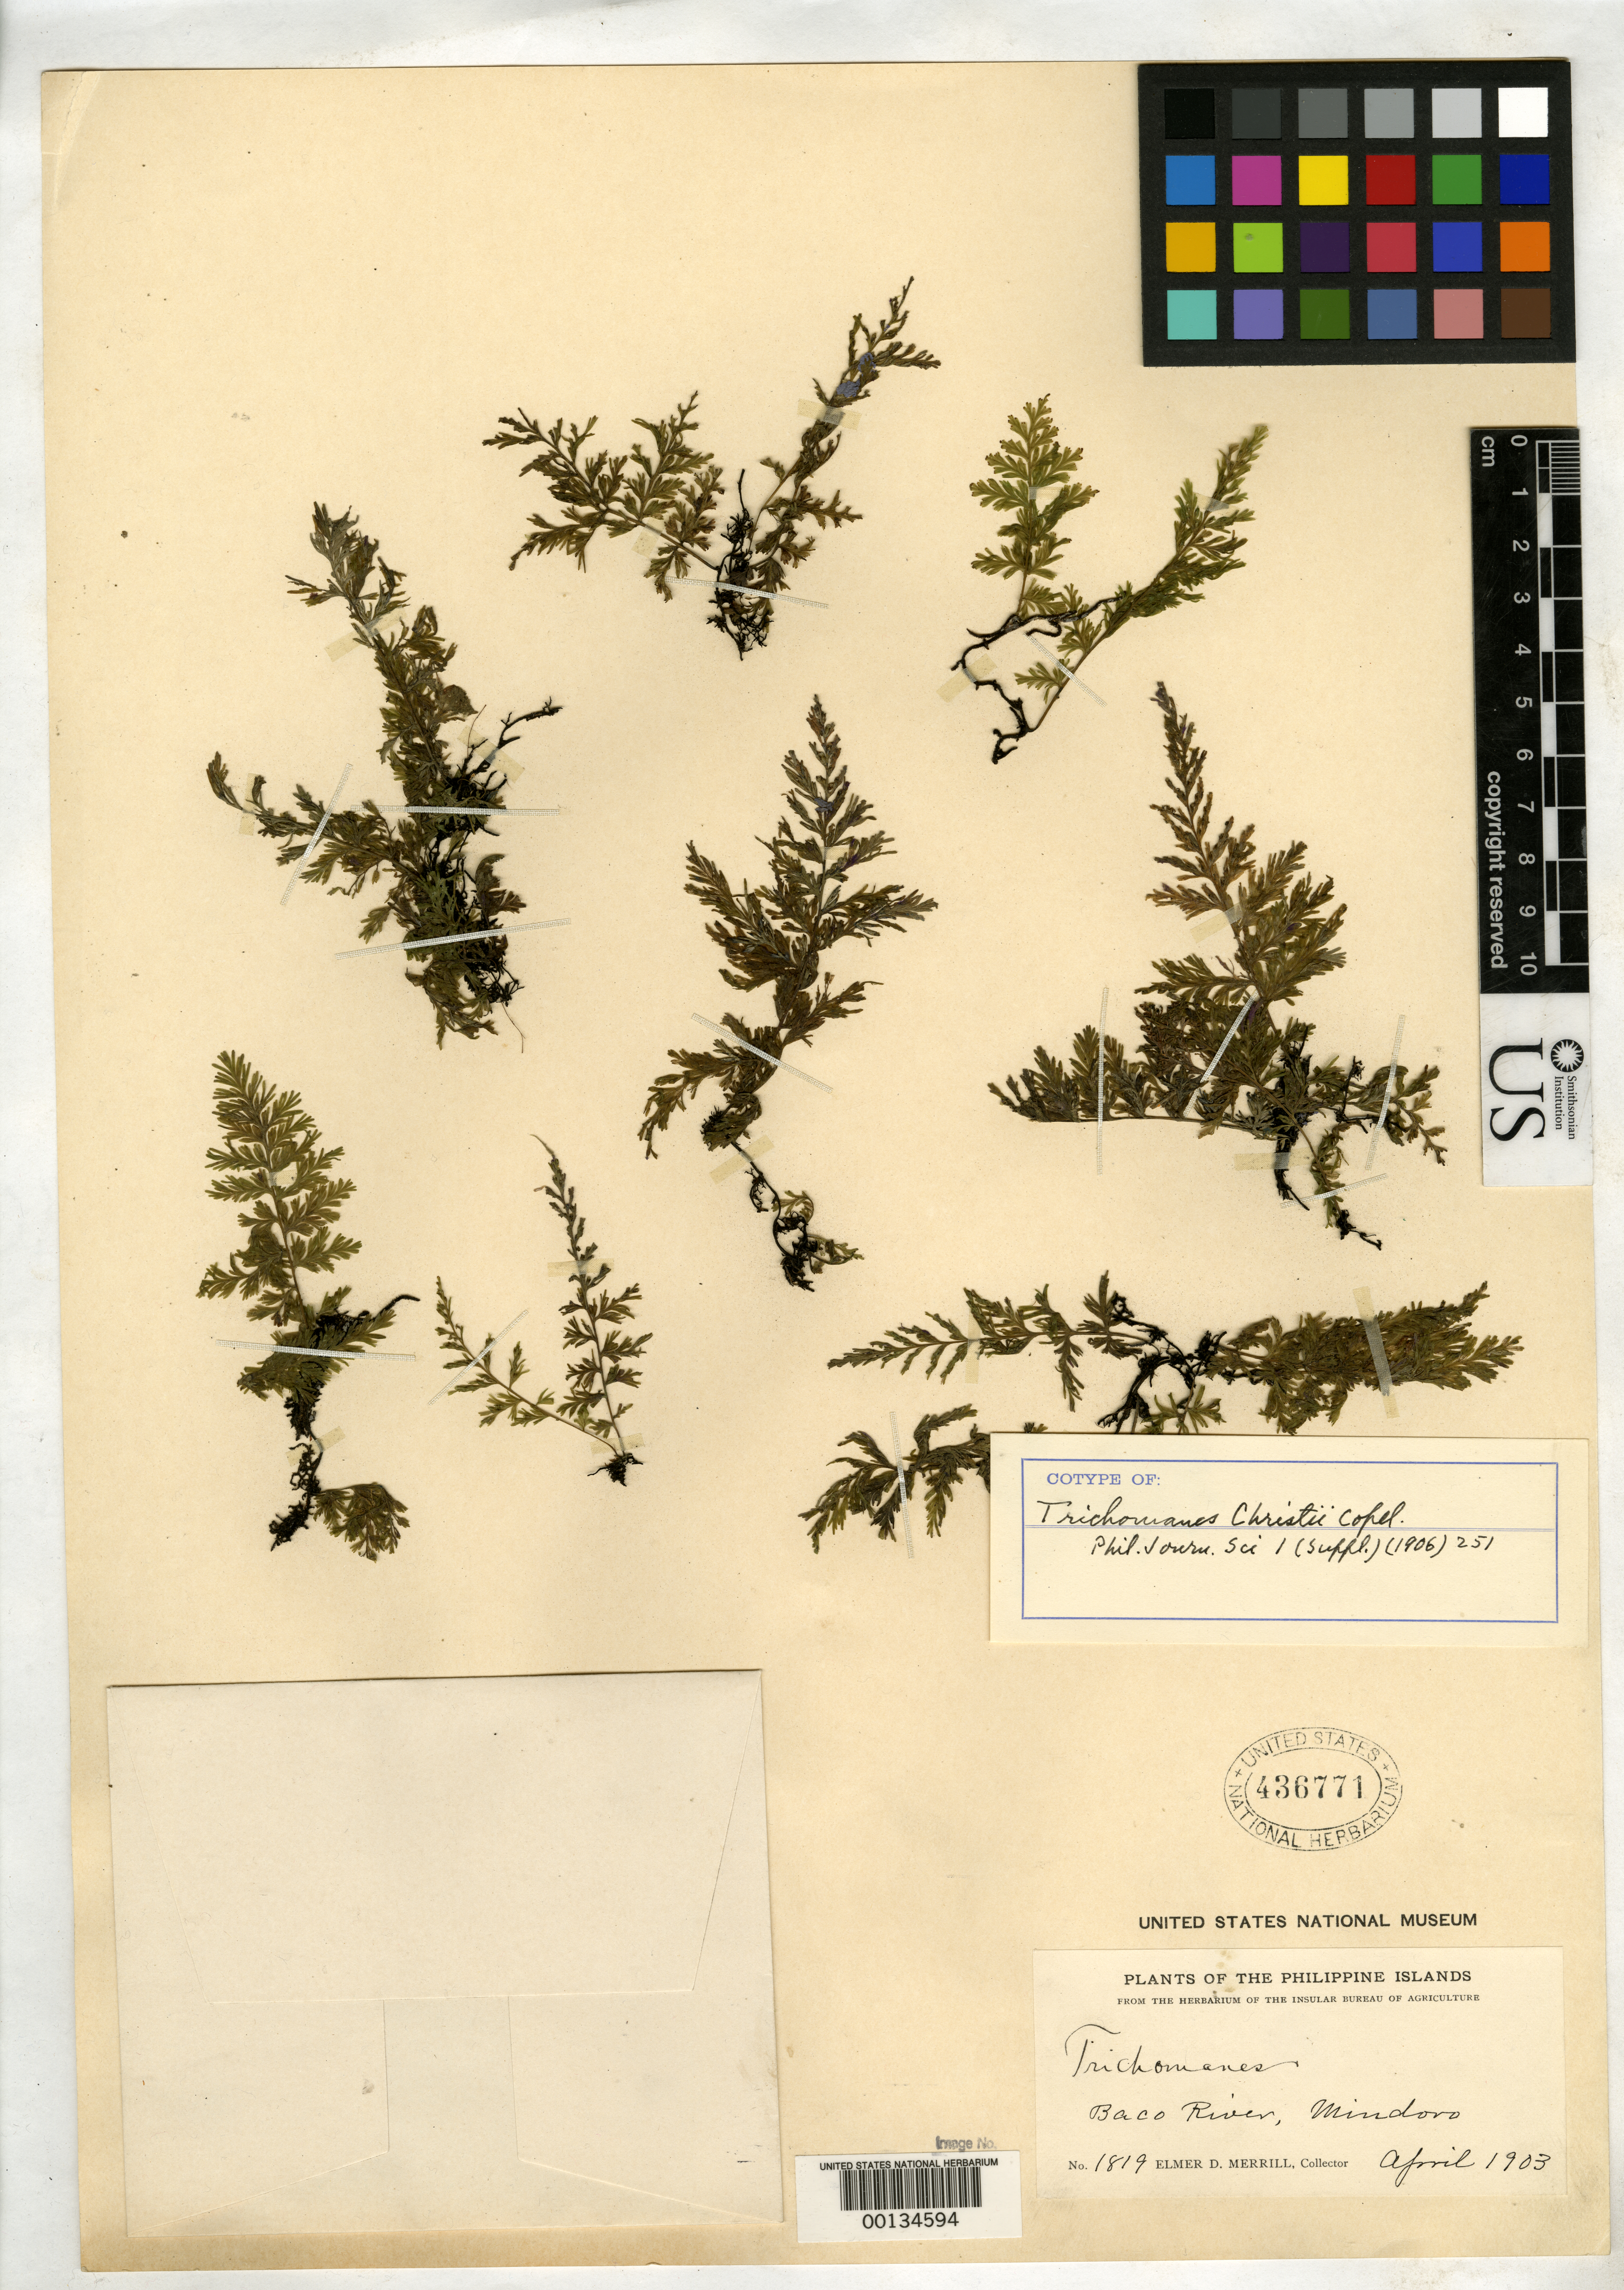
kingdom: Plantae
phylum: Tracheophyta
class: Polypodiopsida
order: Hymenophyllales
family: Hymenophyllaceae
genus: Trichomanes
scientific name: Trichomanes christii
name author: Copel.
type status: Isotype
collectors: E. D. Merrill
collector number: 1819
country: Philippines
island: Mindoro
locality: Prope Baco.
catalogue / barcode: US 436771